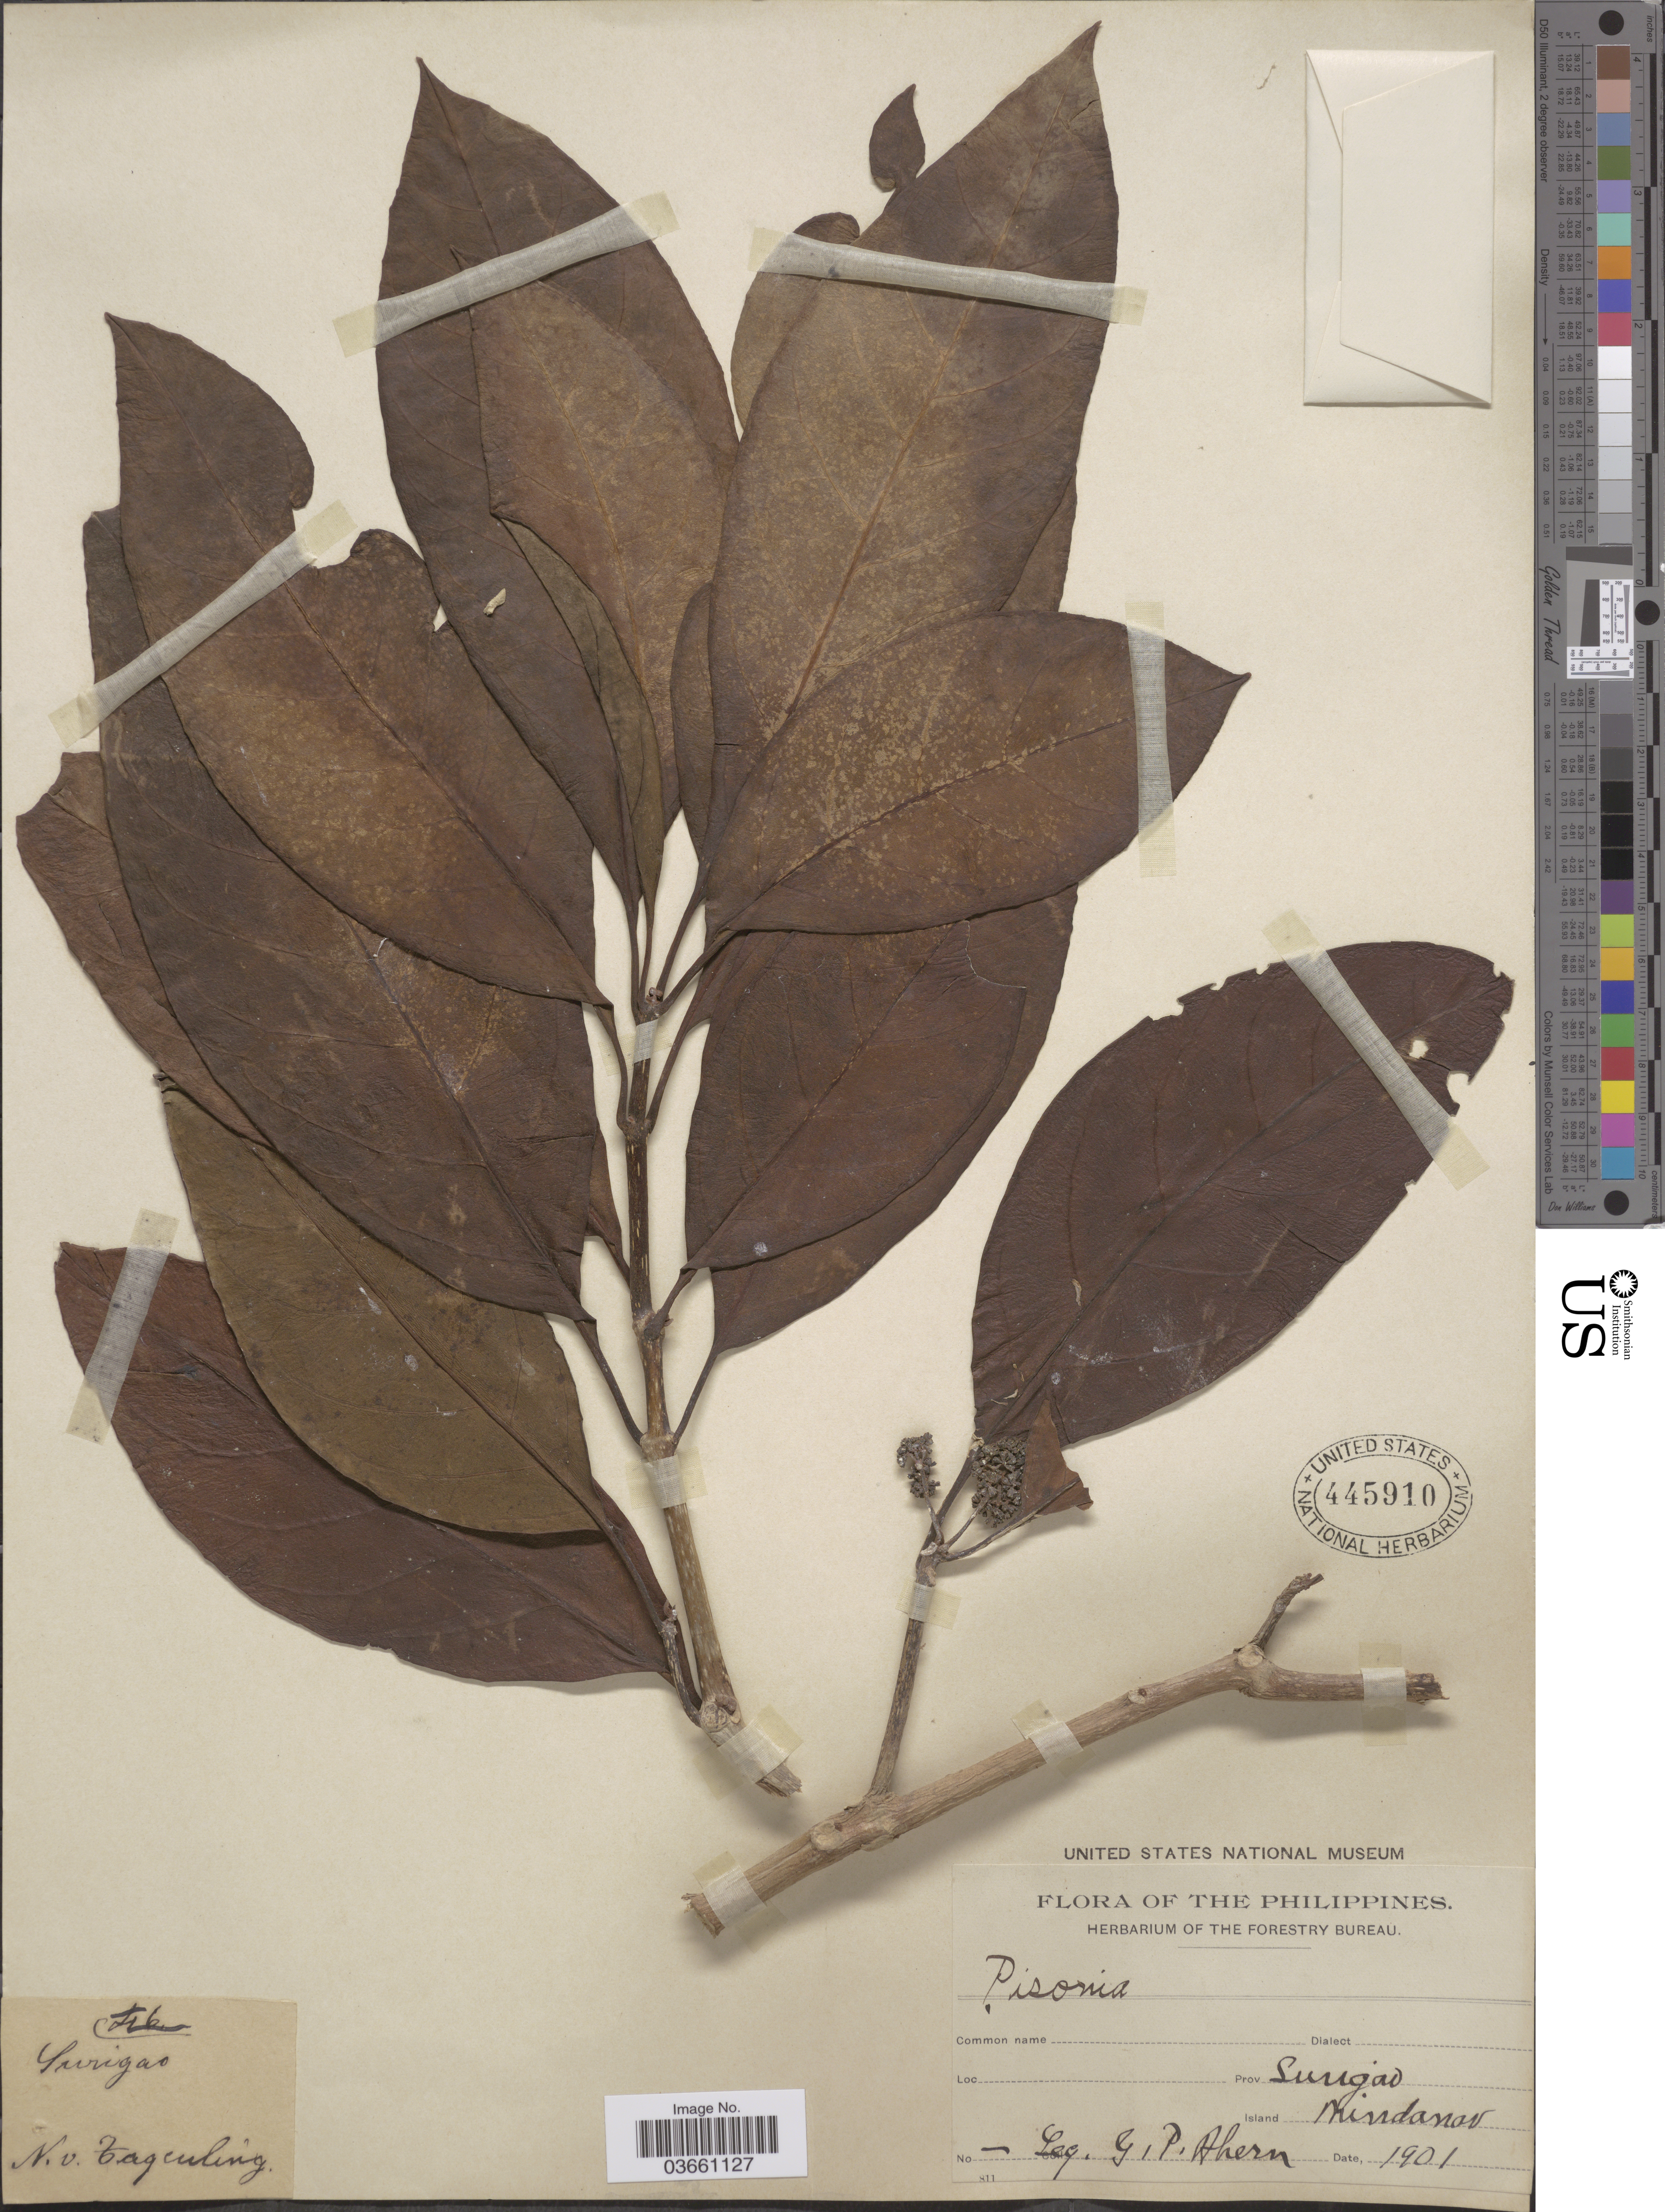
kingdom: Plantae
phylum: Tracheophyta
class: Magnoliopsida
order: Caryophyllales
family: Nyctaginaceae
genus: Pisonia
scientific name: Pisonia sp.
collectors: G. Ahern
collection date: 1901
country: Philippines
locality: Prov. Surigao. Island Mindanao.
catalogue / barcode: US 445910